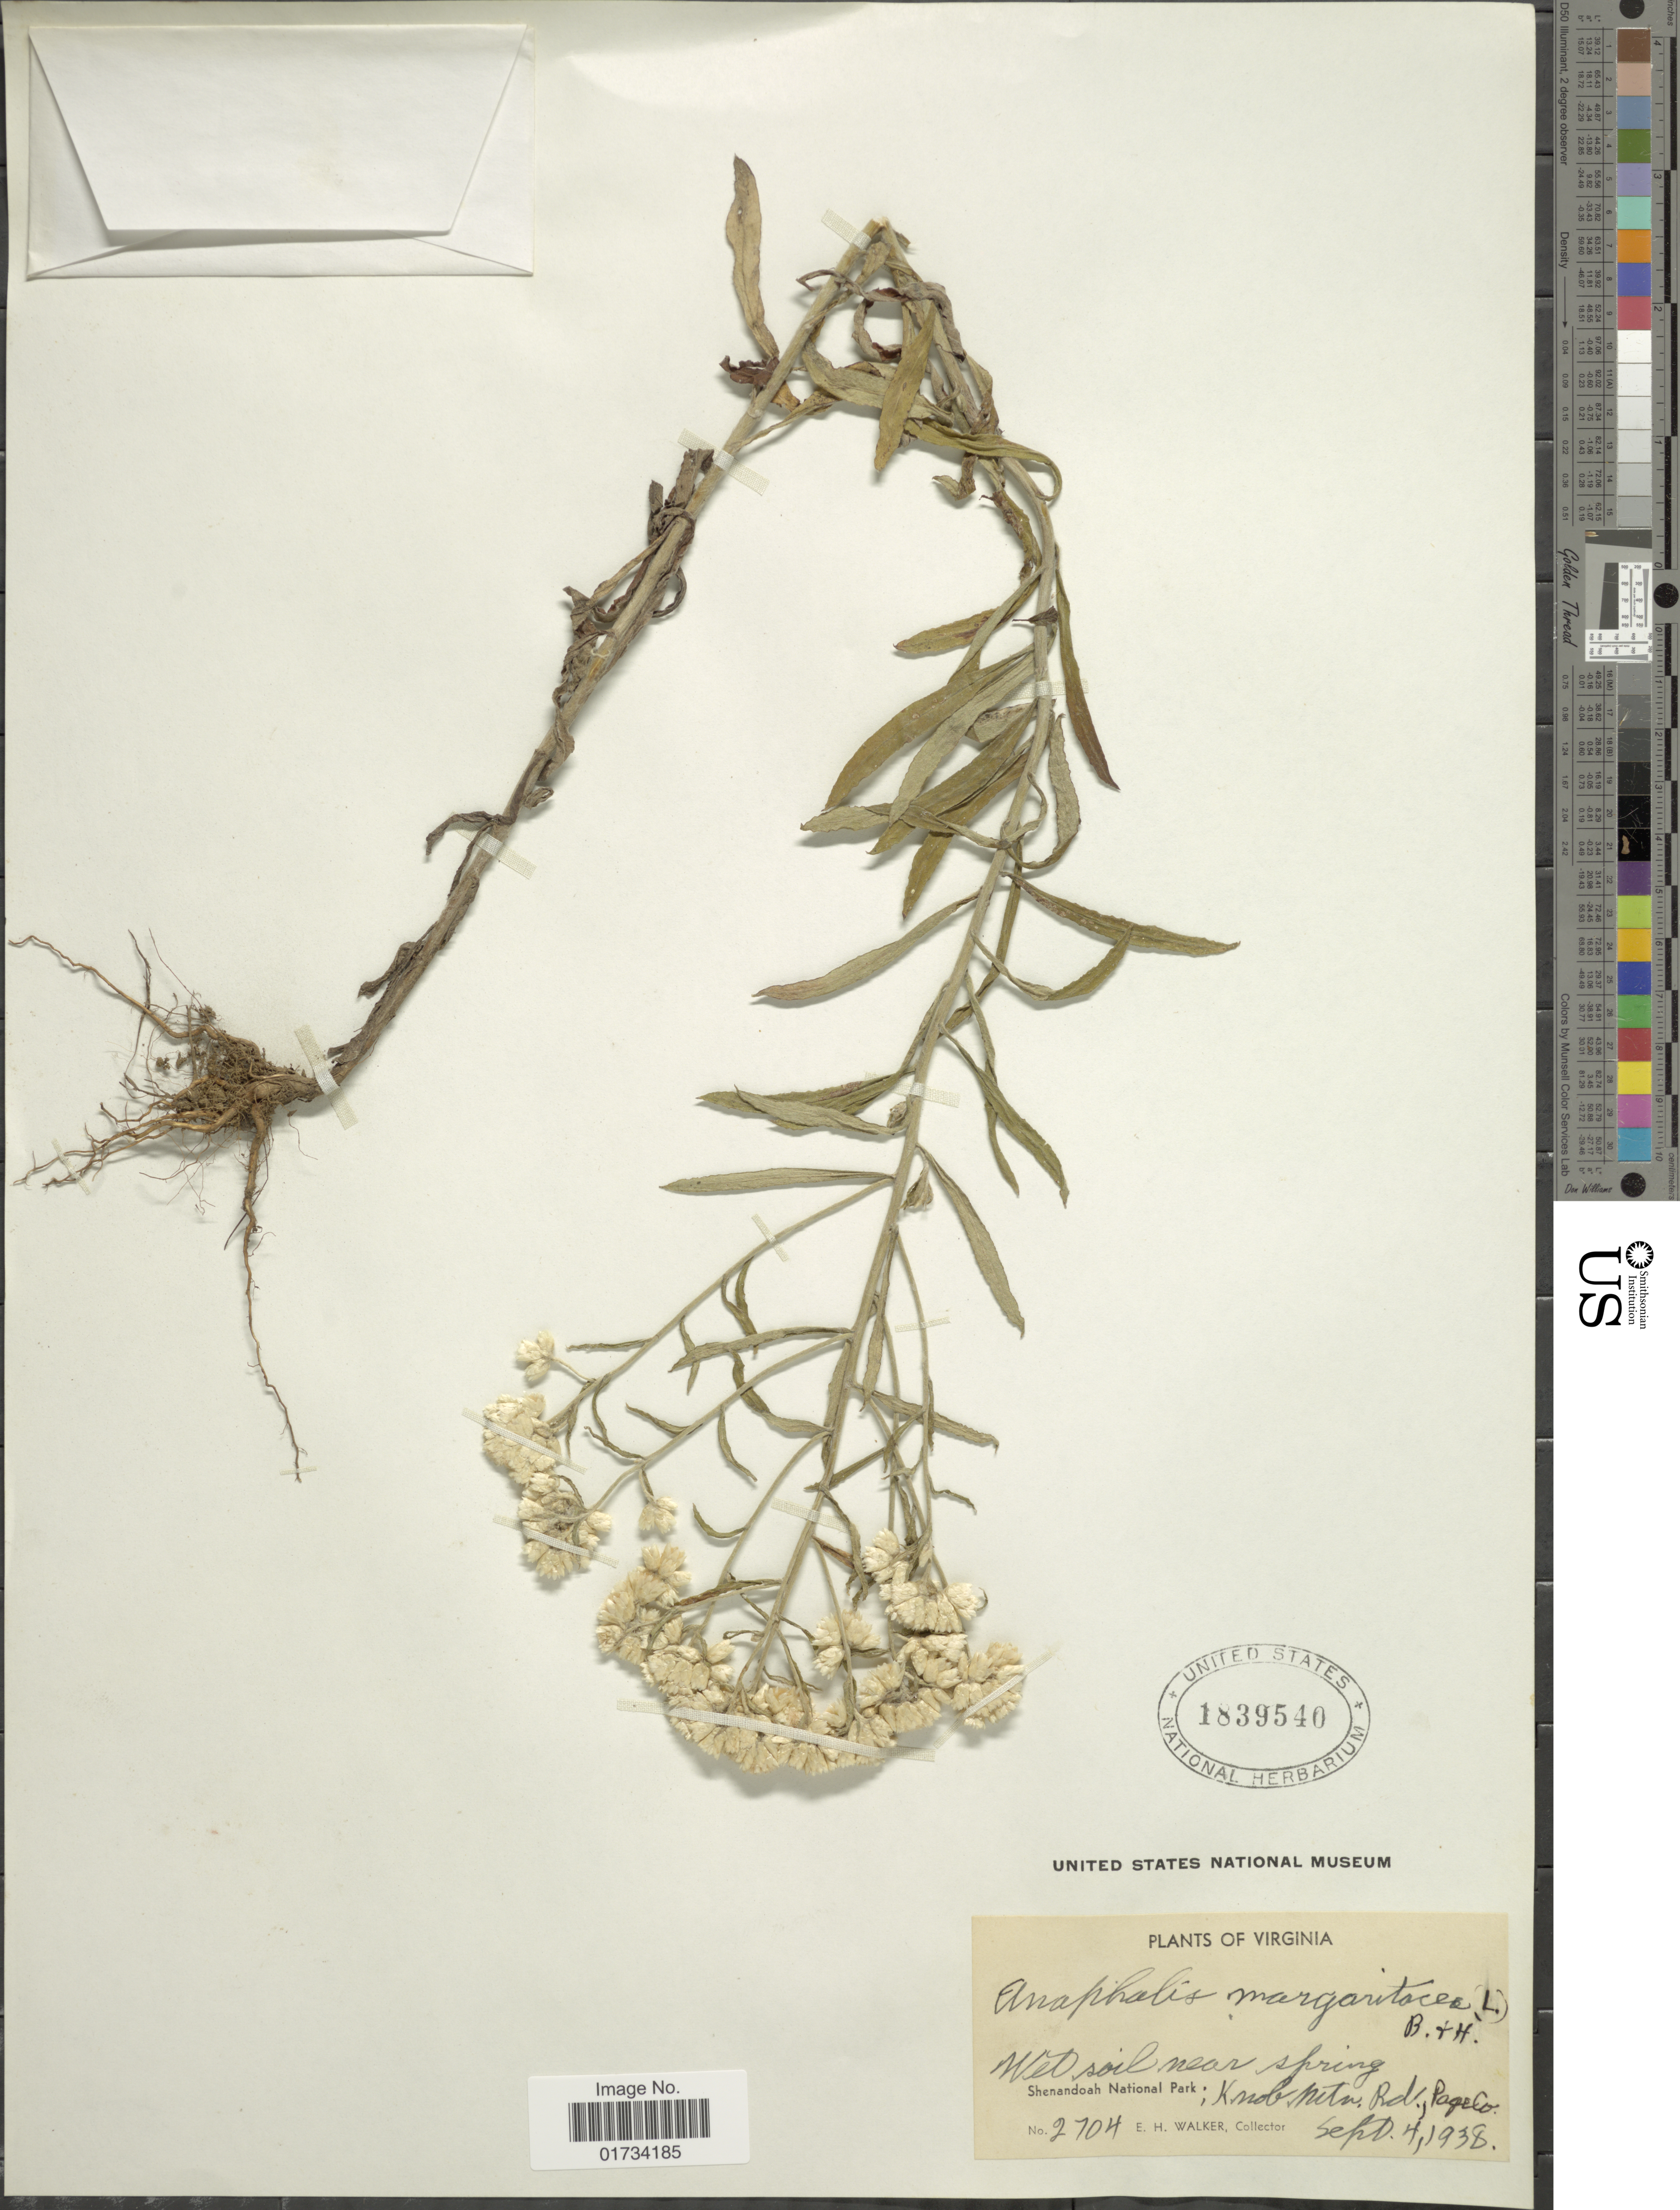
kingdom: Plantae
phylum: Tracheophyta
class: Magnoliopsida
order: Asterales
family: Asteraceae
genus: Anaphalis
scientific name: Anaphalis margaritacea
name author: (L.) Benth. & Hook. f.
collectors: E. H. Walker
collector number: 2704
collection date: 1938-09-04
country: United States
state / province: Virginia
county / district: Page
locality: Wet soil near spring, Shenandoah National Park; Know Mtn Rd. Page Co.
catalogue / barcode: US 1839540